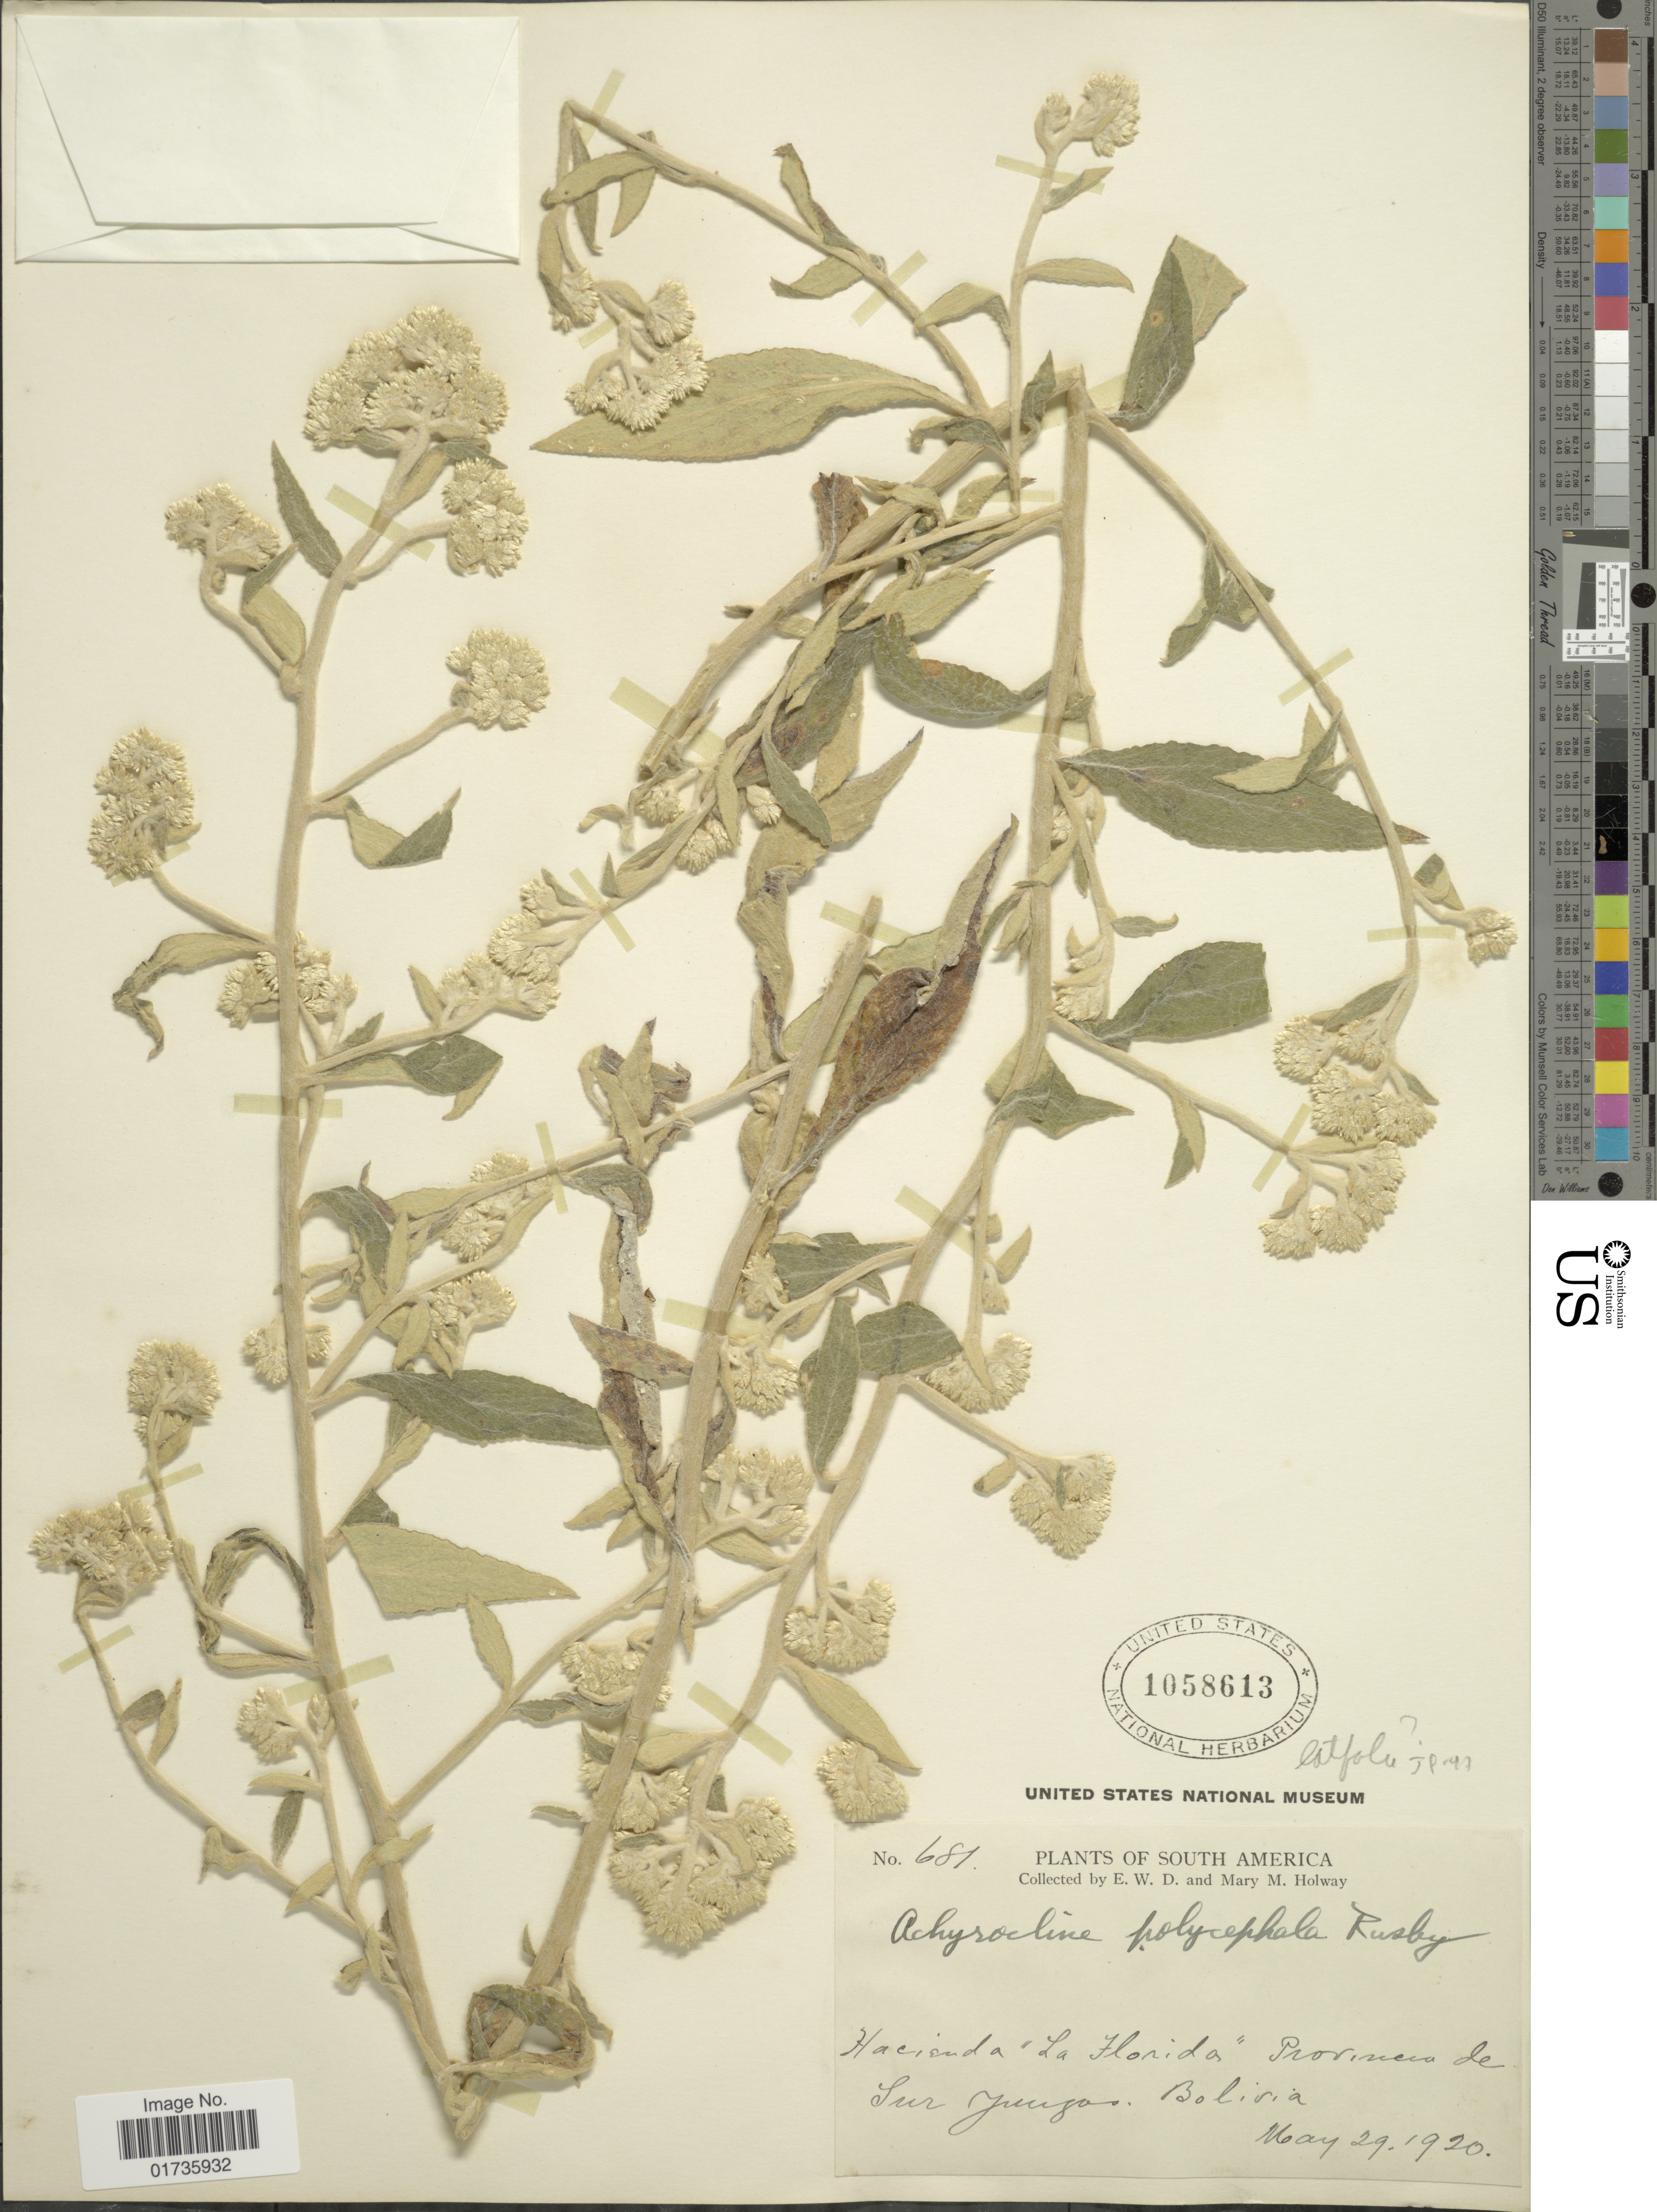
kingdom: Plantae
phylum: Tracheophyta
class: Magnoliopsida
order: Asterales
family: Asteraceae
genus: Achyrocline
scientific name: Achyrocline tomentosa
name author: Rusby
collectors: E. W. D. Holway & M. M. Holway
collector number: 681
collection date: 1920-05-29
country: Bolivia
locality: Hacienda 'La Florida' Provinces de Sur Jungas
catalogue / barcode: US 1058613